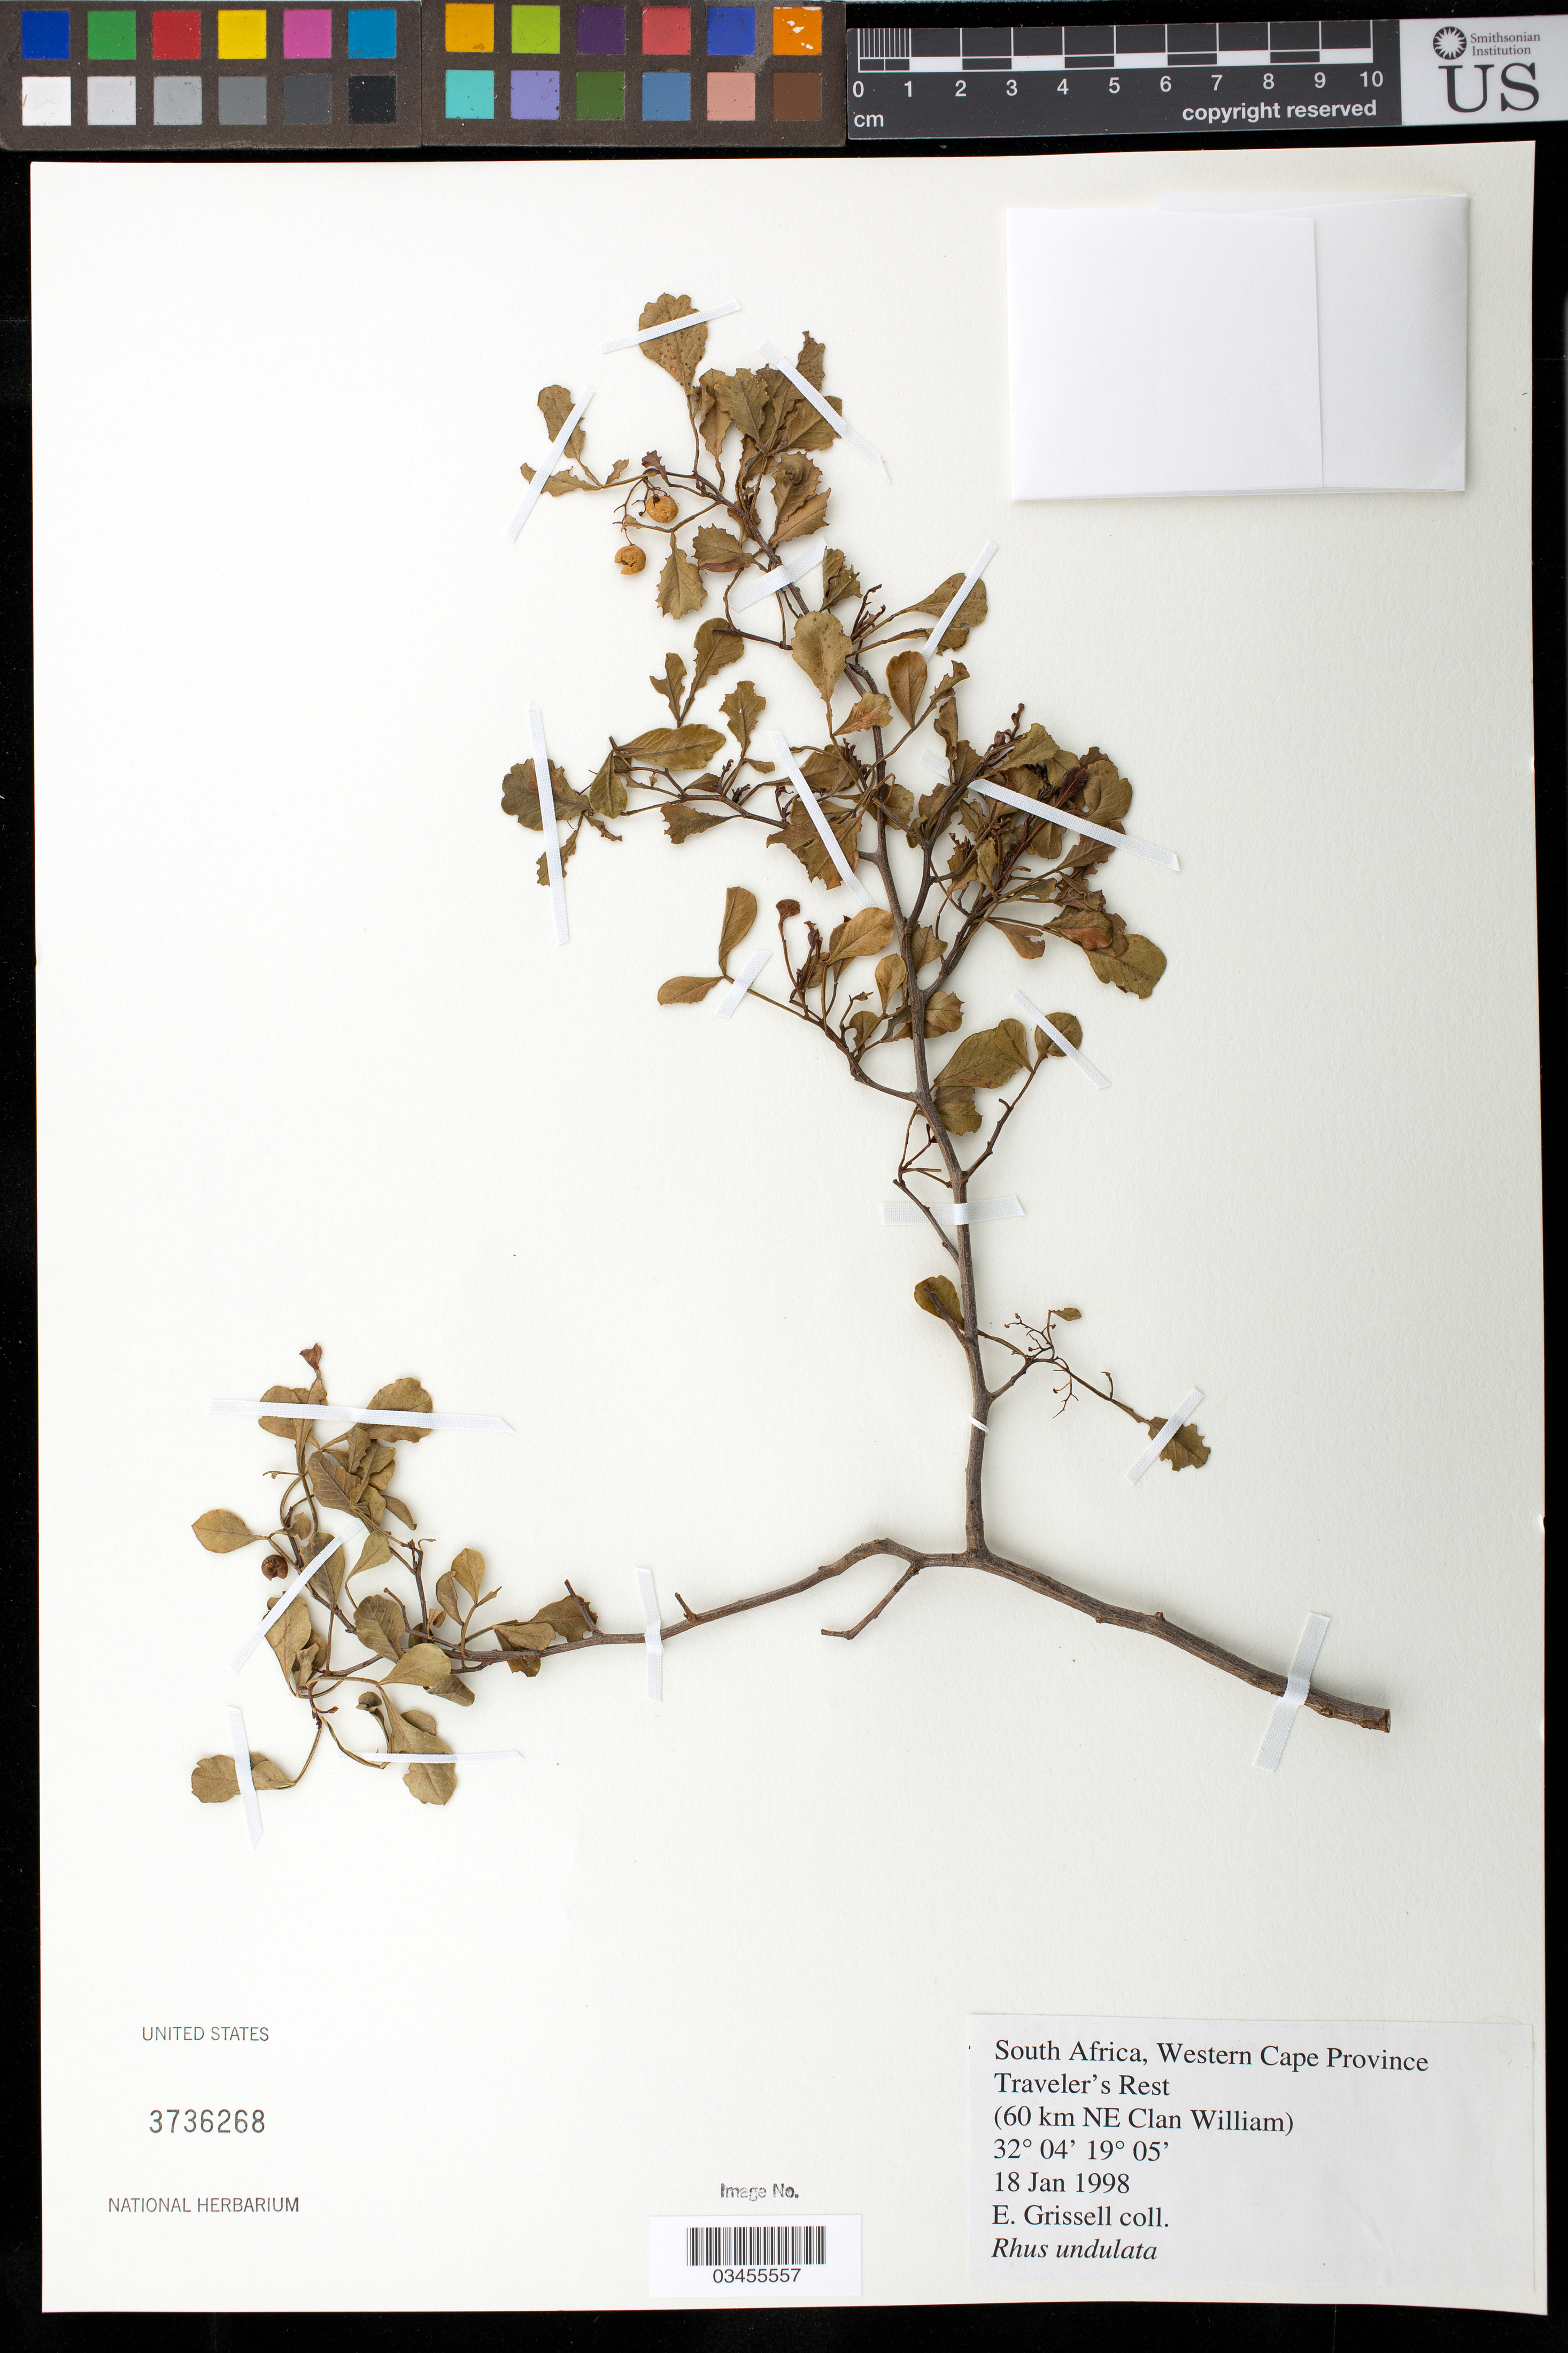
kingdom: Plantae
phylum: Tracheophyta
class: Magnoliopsida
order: Sapindales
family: Anacardiaceae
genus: Rhus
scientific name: Rhus undulata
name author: Jacq.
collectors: E. Grissell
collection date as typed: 18 Jan 1998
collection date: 1998-01-18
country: South Africa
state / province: Western Cape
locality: Traveler's Rest (60 km NE Clan William)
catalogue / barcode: US 3736268